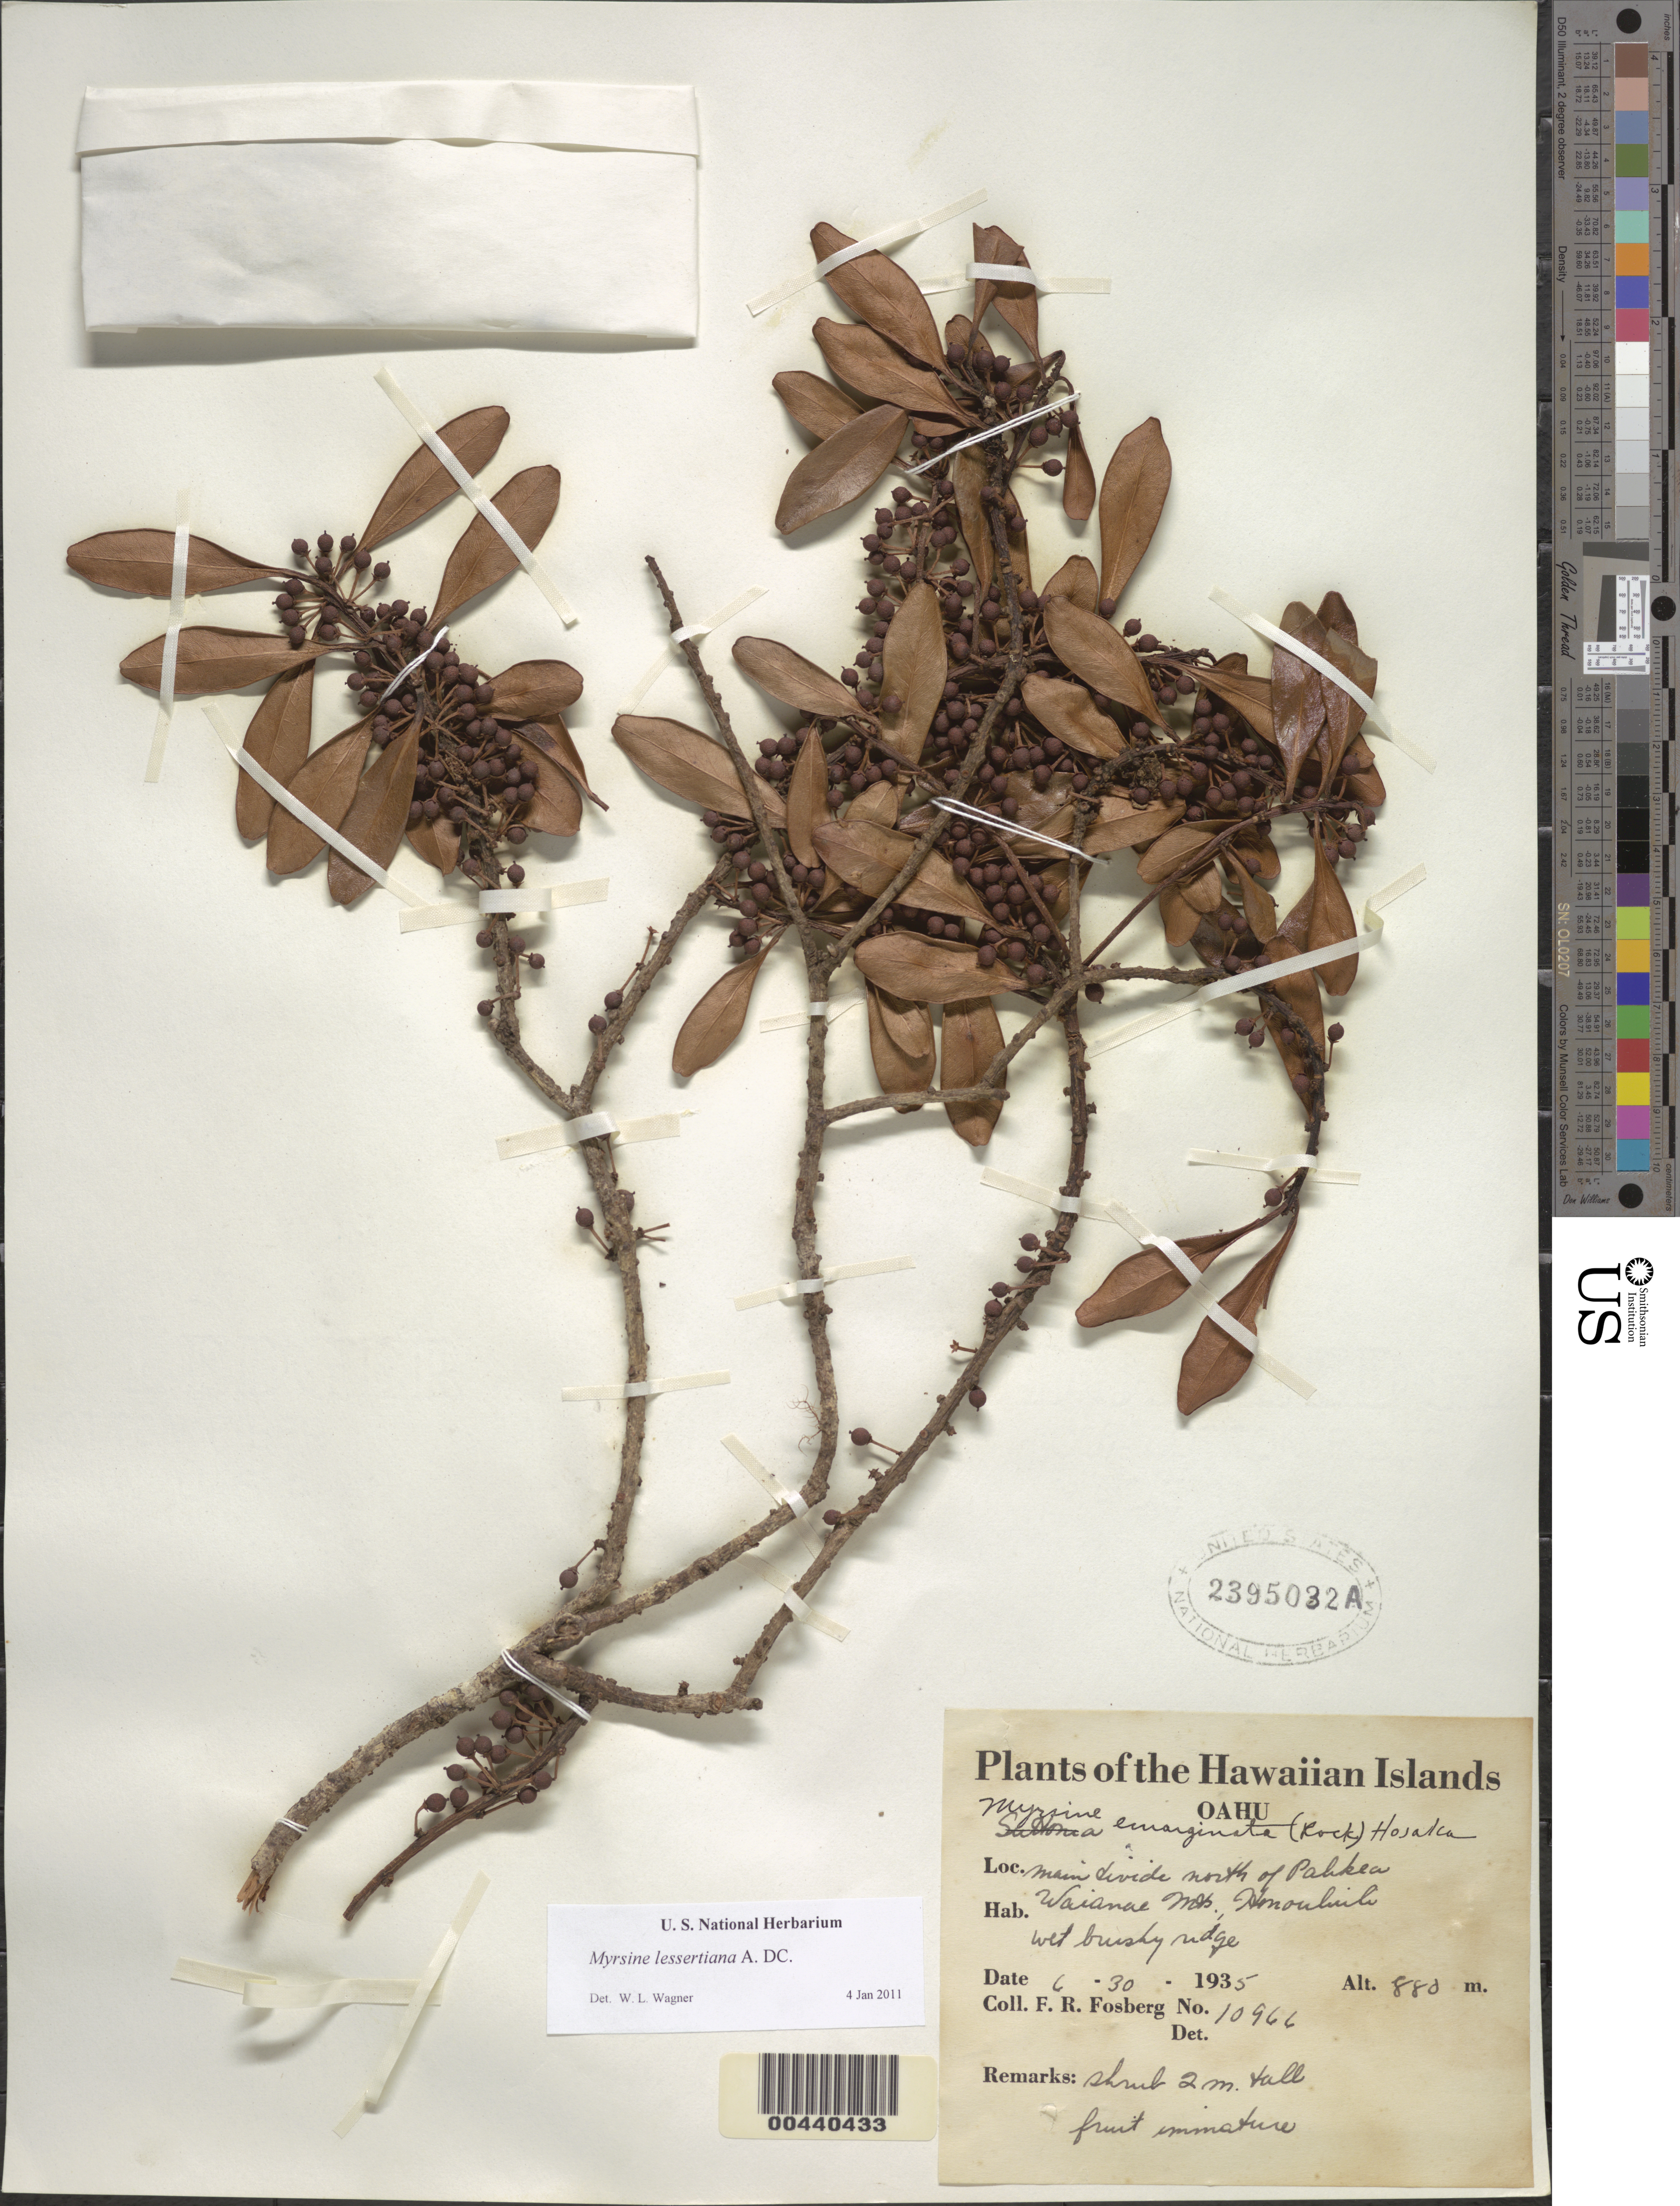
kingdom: Plantae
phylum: Tracheophyta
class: Magnoliopsida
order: Ericales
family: Primulaceae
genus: Myrsine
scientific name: Myrsine lessertiana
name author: A. DC.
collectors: F. R. Fosberg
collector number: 10966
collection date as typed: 30 Jun 1935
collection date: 1935-06-30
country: United States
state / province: Hawaii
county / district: Honolulu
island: Oahu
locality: Main divide N of Palikea, Waianae Mts., Honouliuli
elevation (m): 880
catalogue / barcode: US 2395032